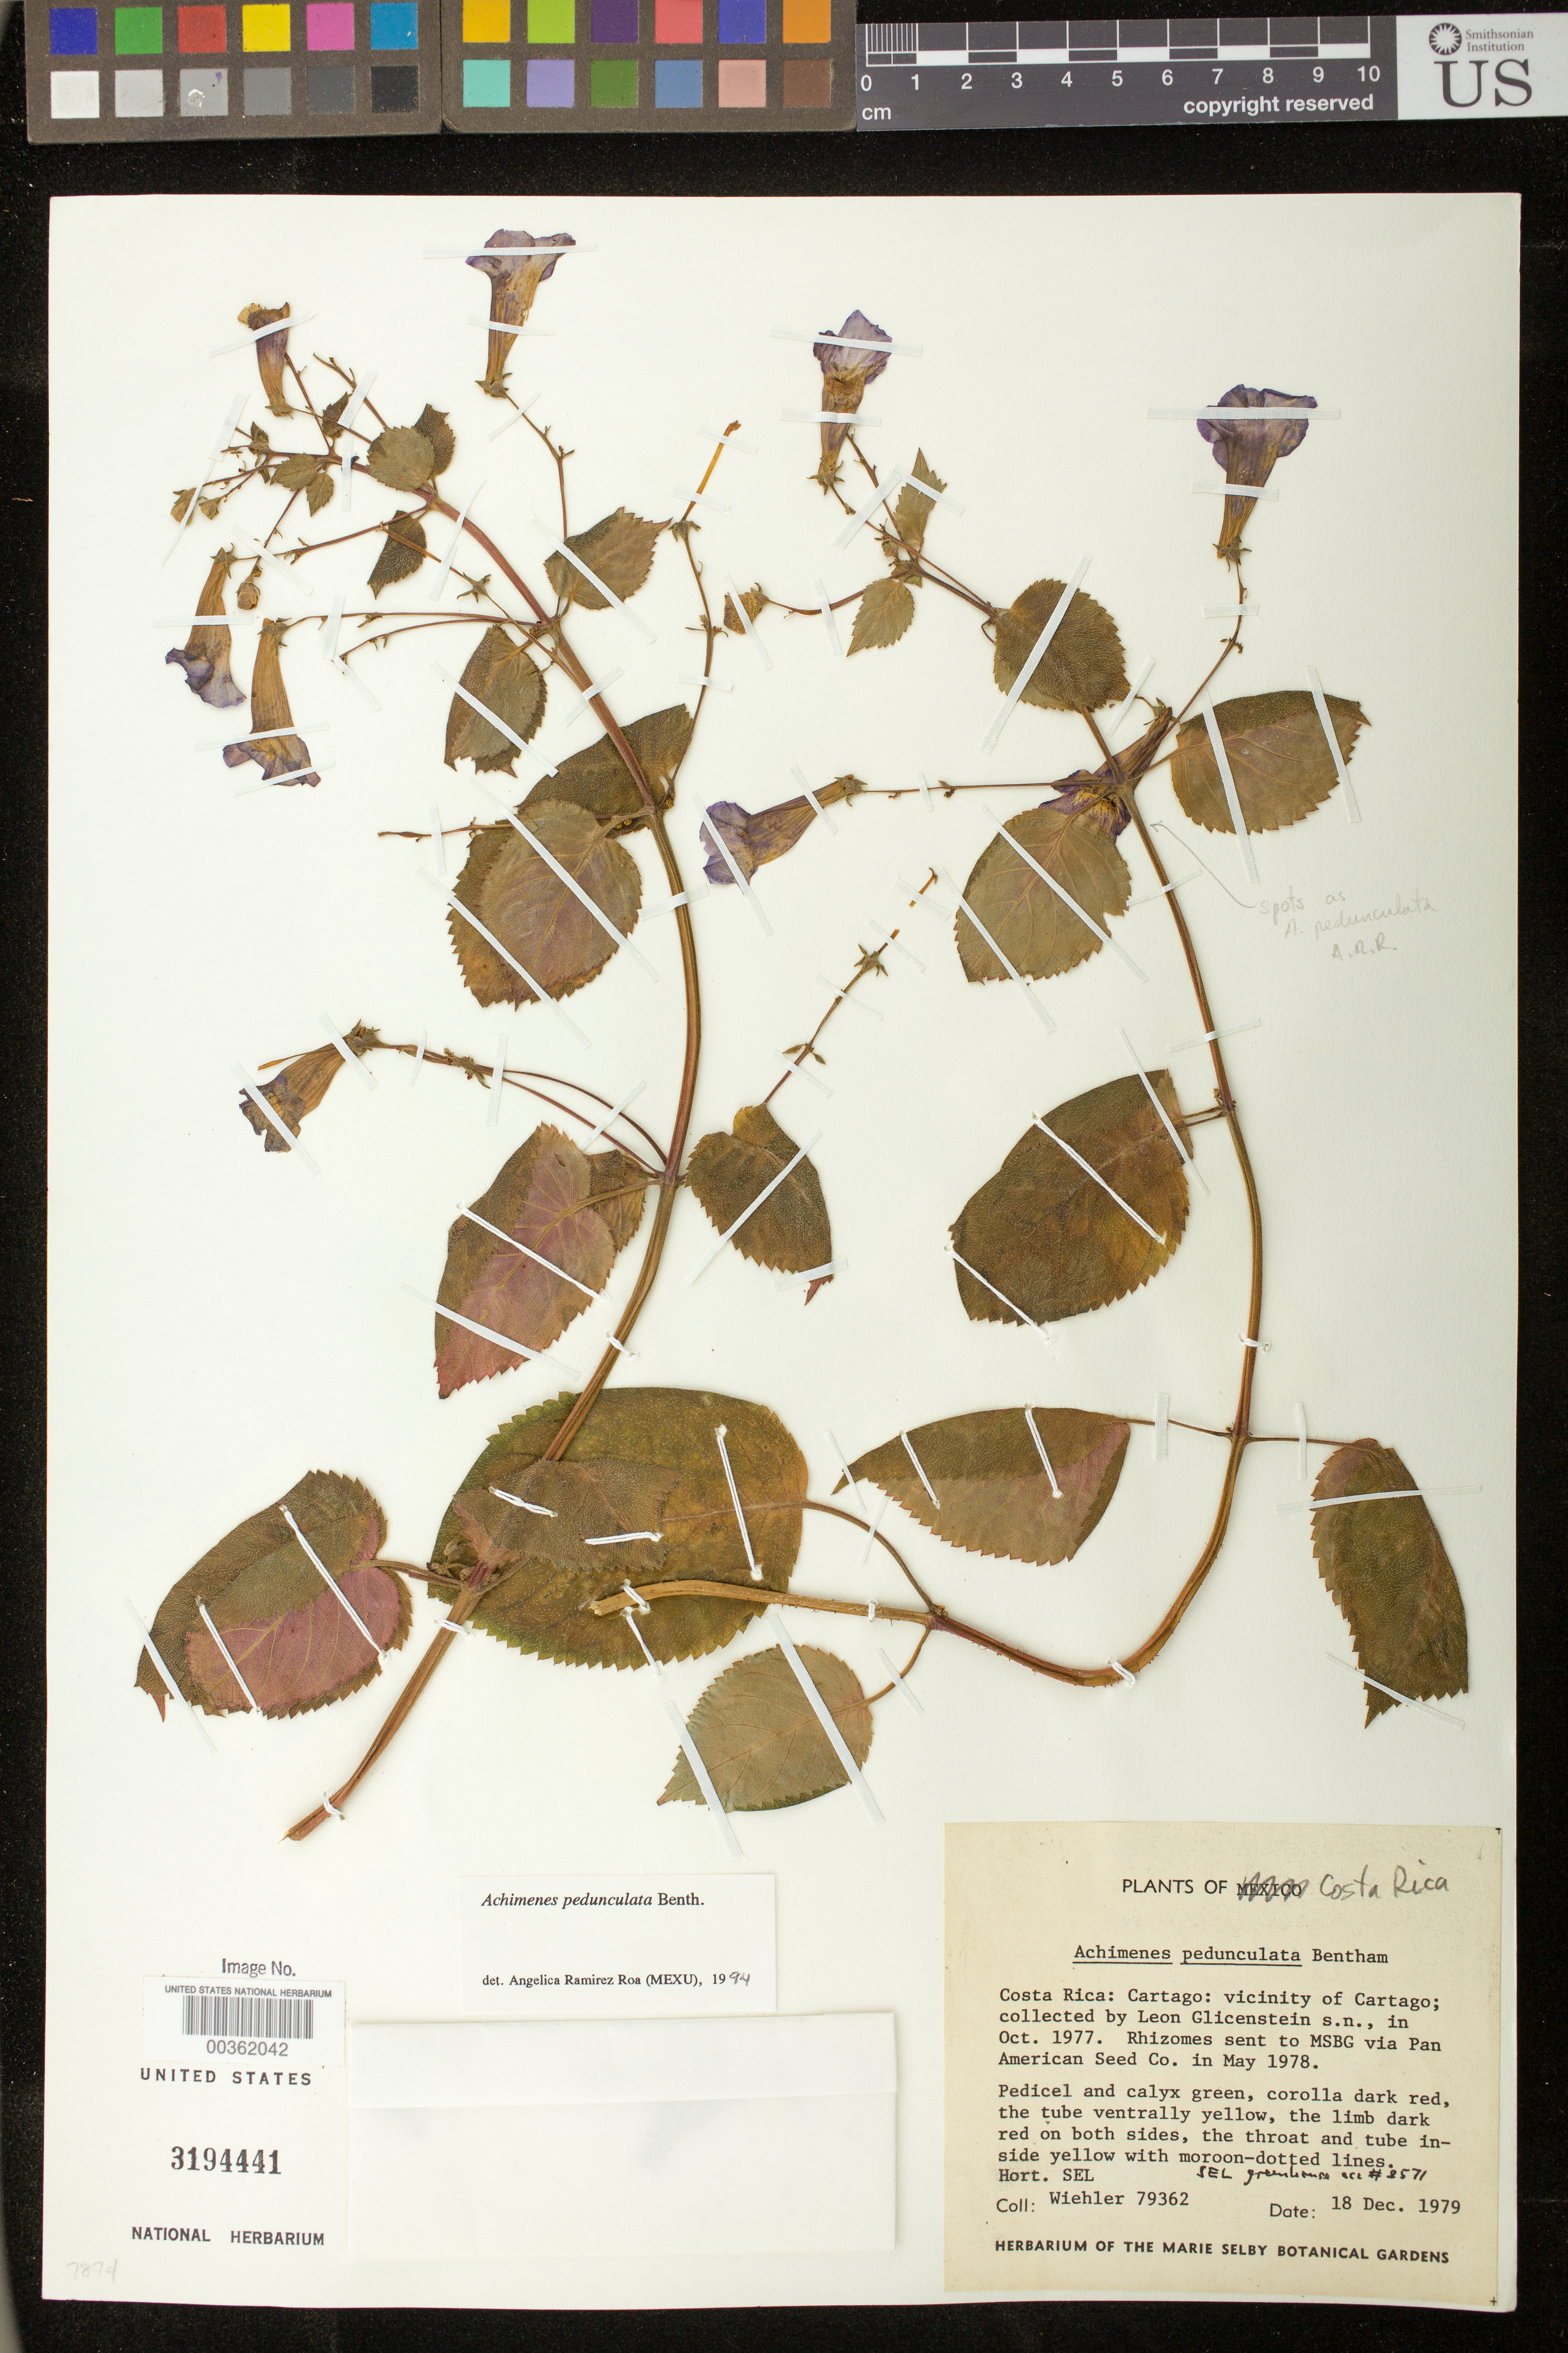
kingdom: Plantae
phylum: Tracheophyta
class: Magnoliopsida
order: Lamiales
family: Gesneriaceae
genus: Achimenes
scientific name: Achimenes pedunculata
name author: Benth.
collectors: H. J. Wiehler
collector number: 79362 [W-2571]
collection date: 1979-12-18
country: United States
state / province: Florida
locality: Cultivated in Marie Selby Botanical Gardens greenhouses.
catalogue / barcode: US 3194441